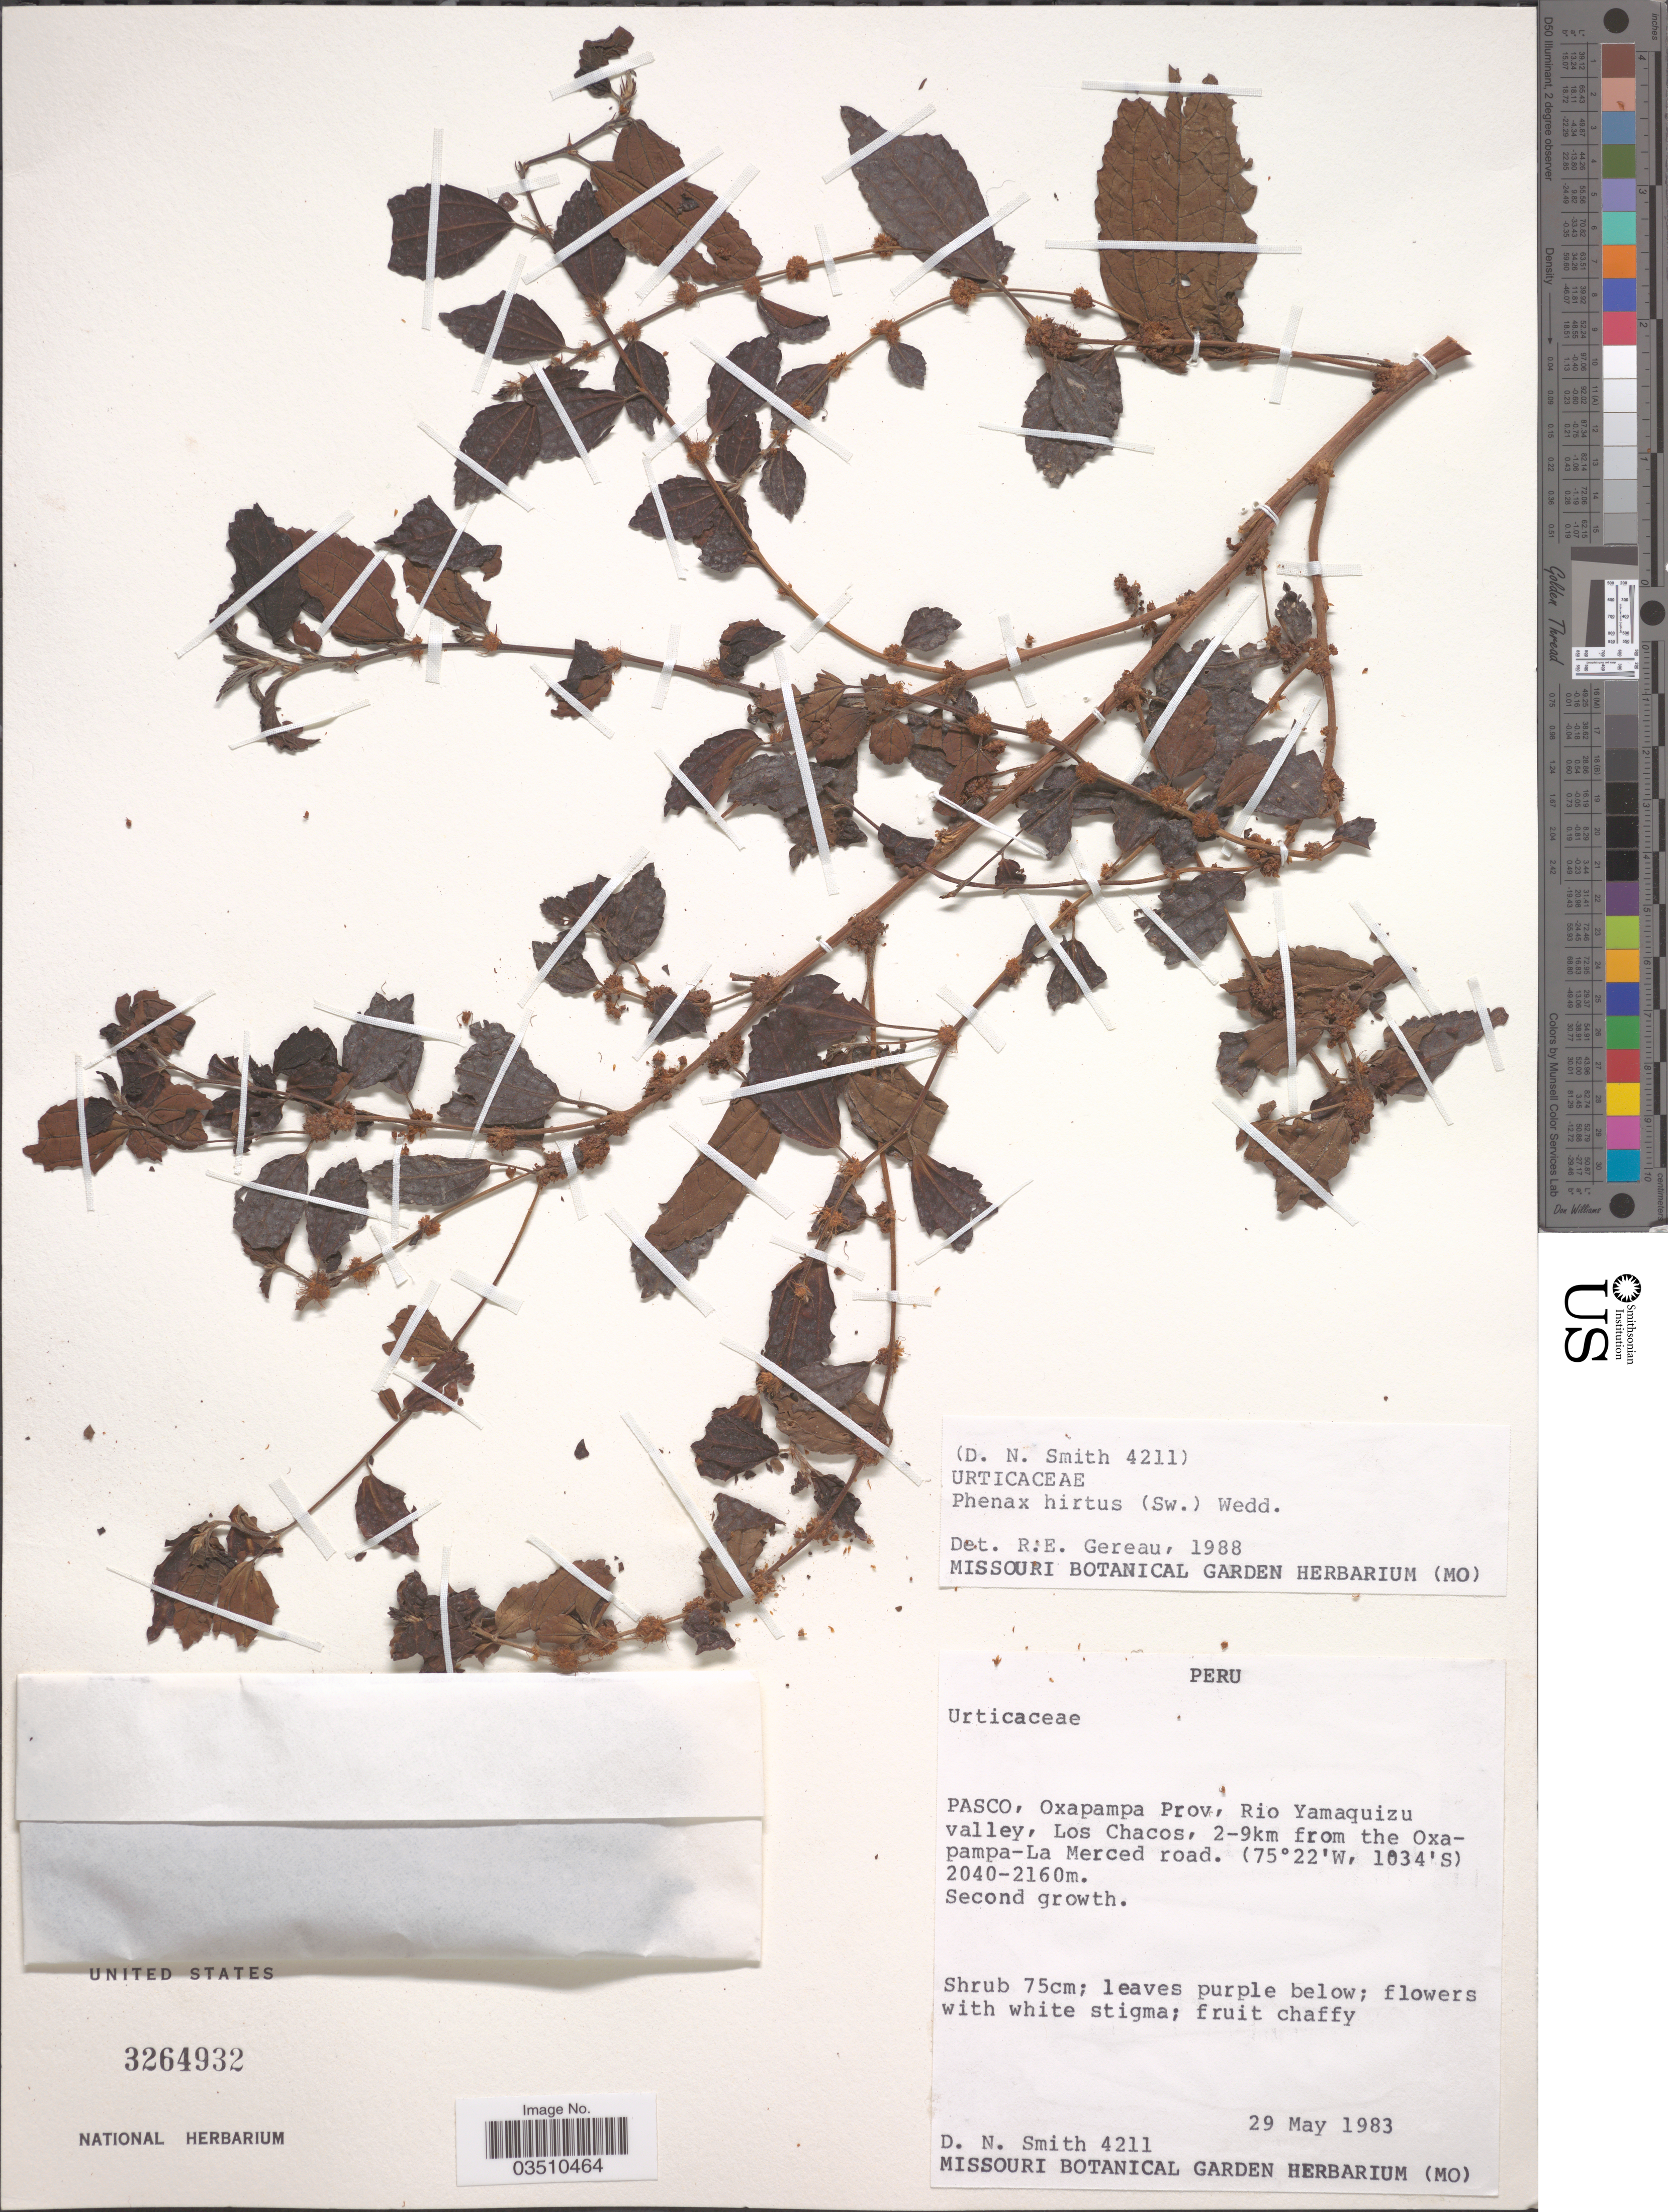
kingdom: Plantae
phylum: Tracheophyta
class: Magnoliopsida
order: Rosales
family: Urticaceae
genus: Phenax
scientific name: Phenax hirtus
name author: (Sw.) Wedd.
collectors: D. Smith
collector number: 4211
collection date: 1983-05-29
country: Peru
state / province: Pasco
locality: Oxapampa Prov., Rio Yamaquizu valley, Los Chacos, 2-9km from the Oxapampa - La Merced road.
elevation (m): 2040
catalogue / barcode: US 3264932